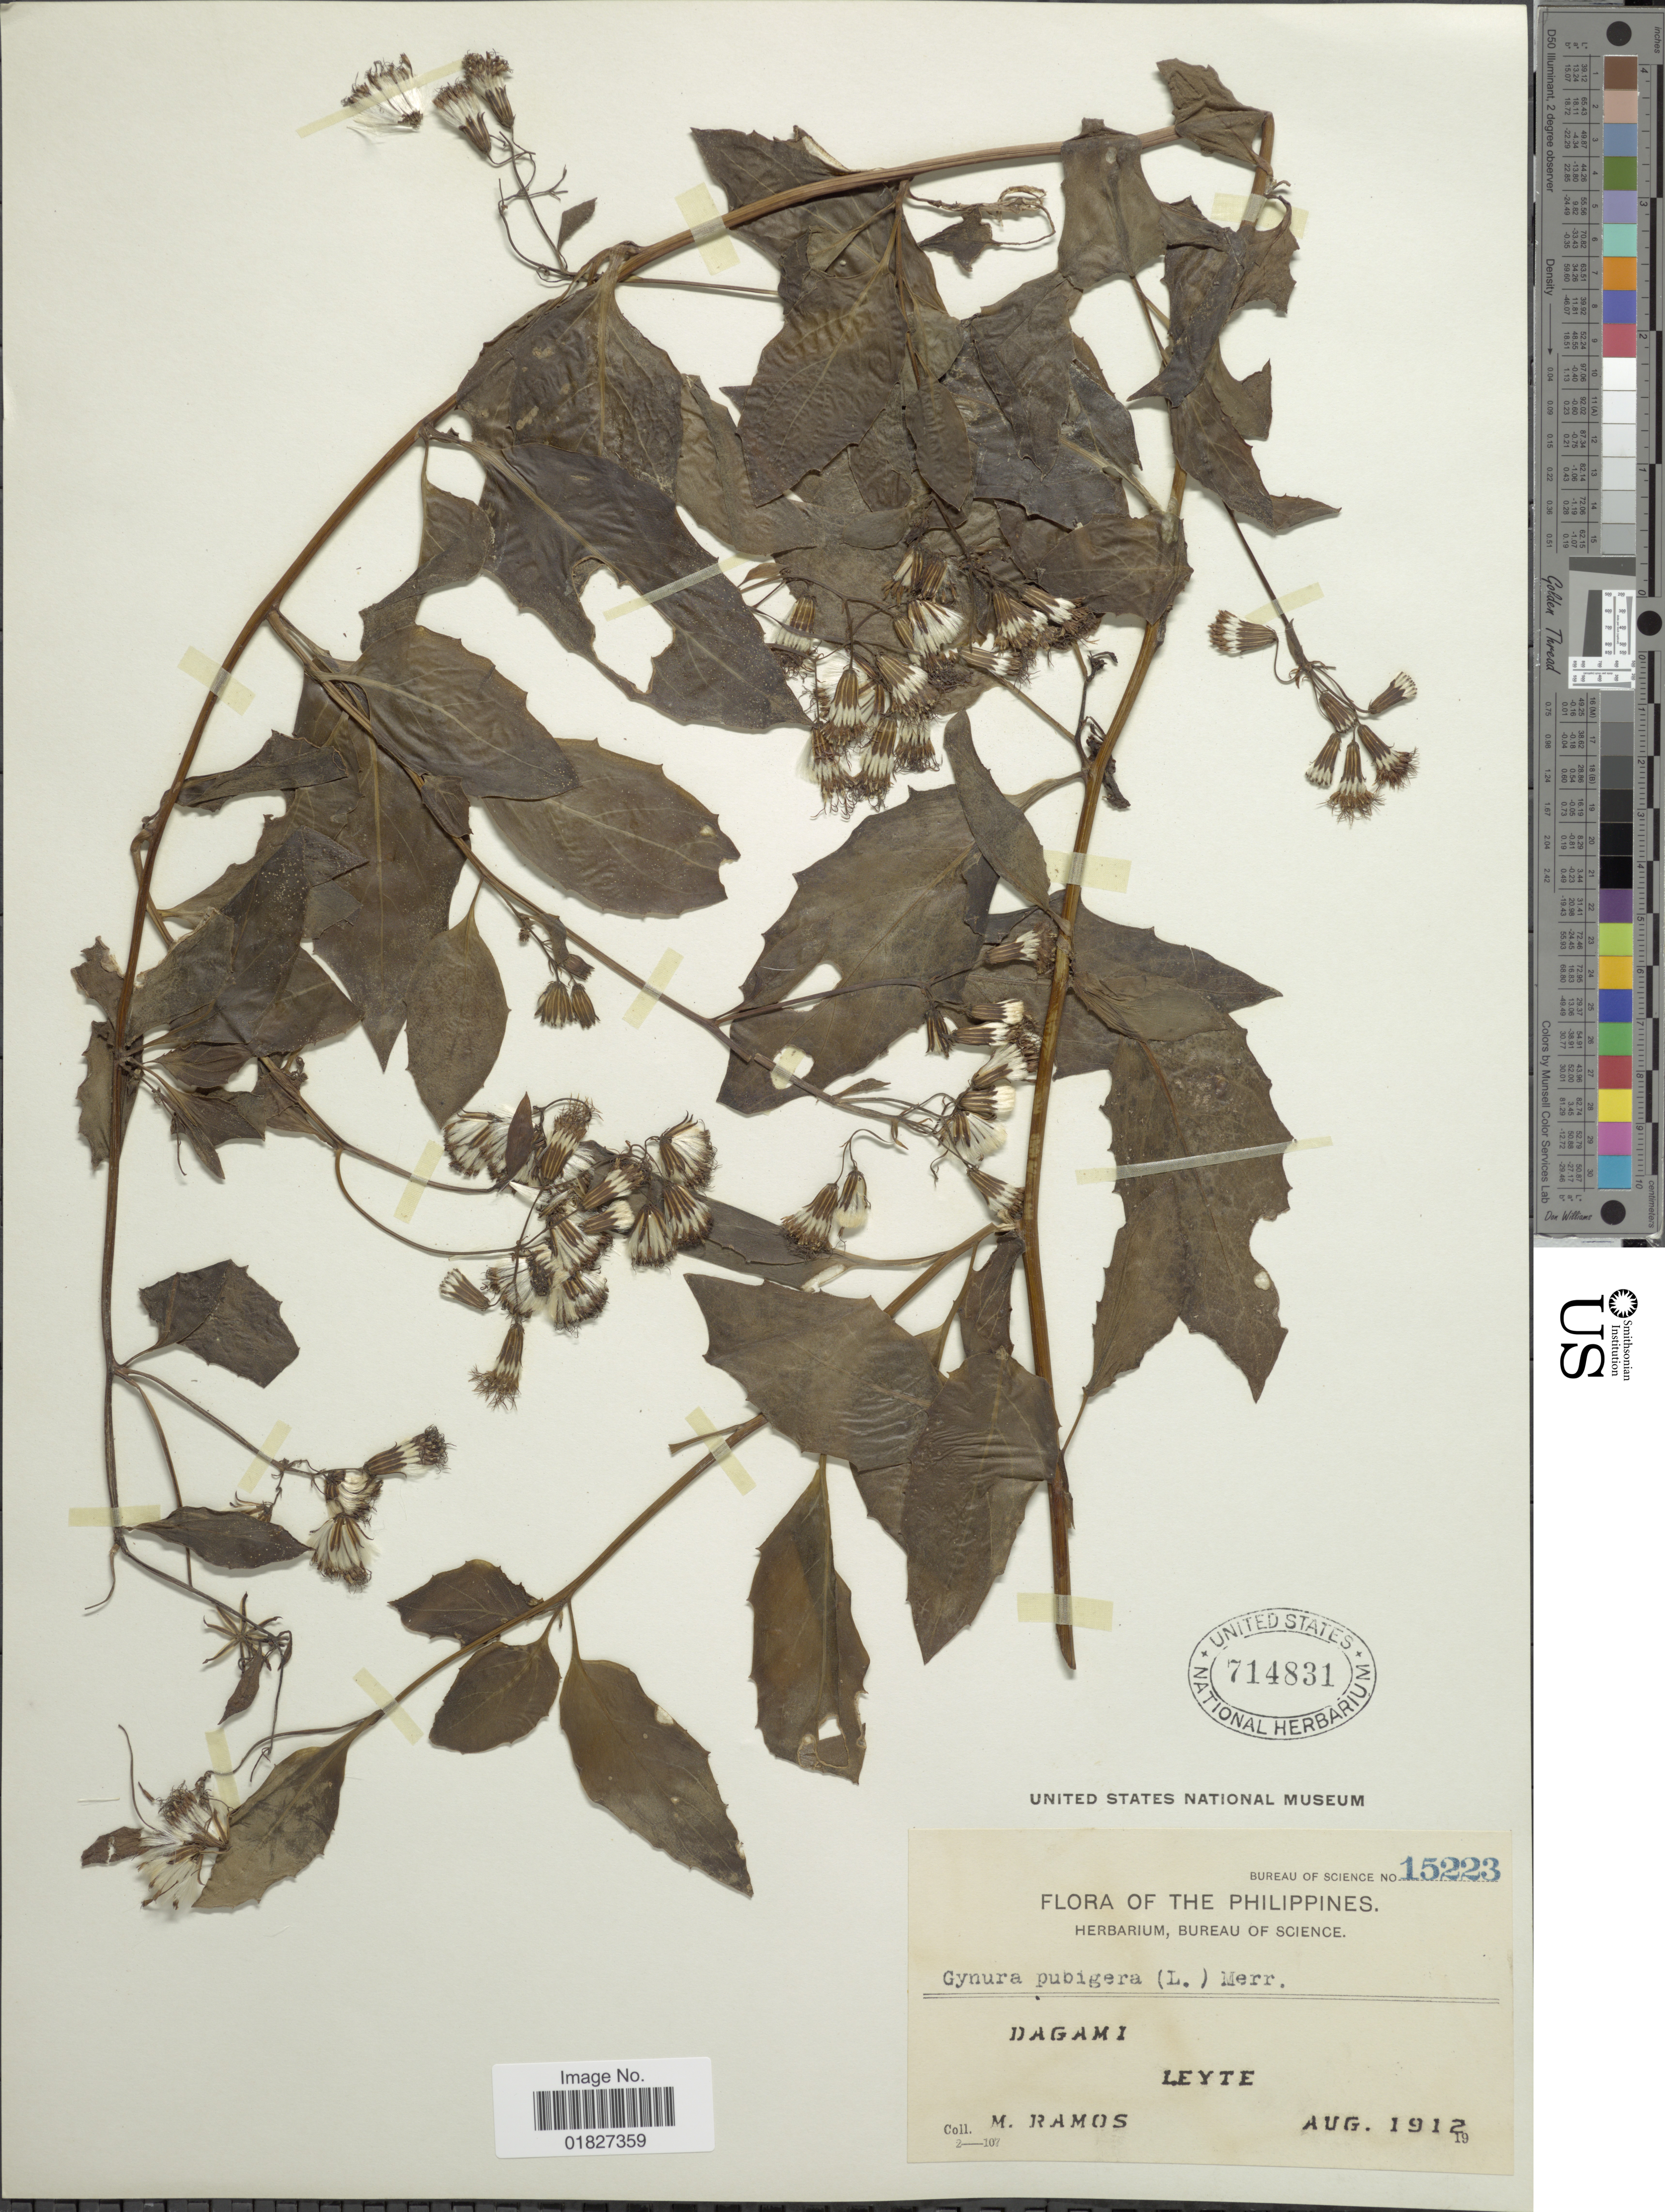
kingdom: Plantae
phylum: Tracheophyta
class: Magnoliopsida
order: Asterales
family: Asteraceae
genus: Gynura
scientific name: Gynura procumbens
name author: (Lour.) Merr.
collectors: M. Ramos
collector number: Bureau of Science 15223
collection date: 1912-08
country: Philippines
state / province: Eastern Visayas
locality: Dagami, Leyte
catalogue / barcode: US 714831